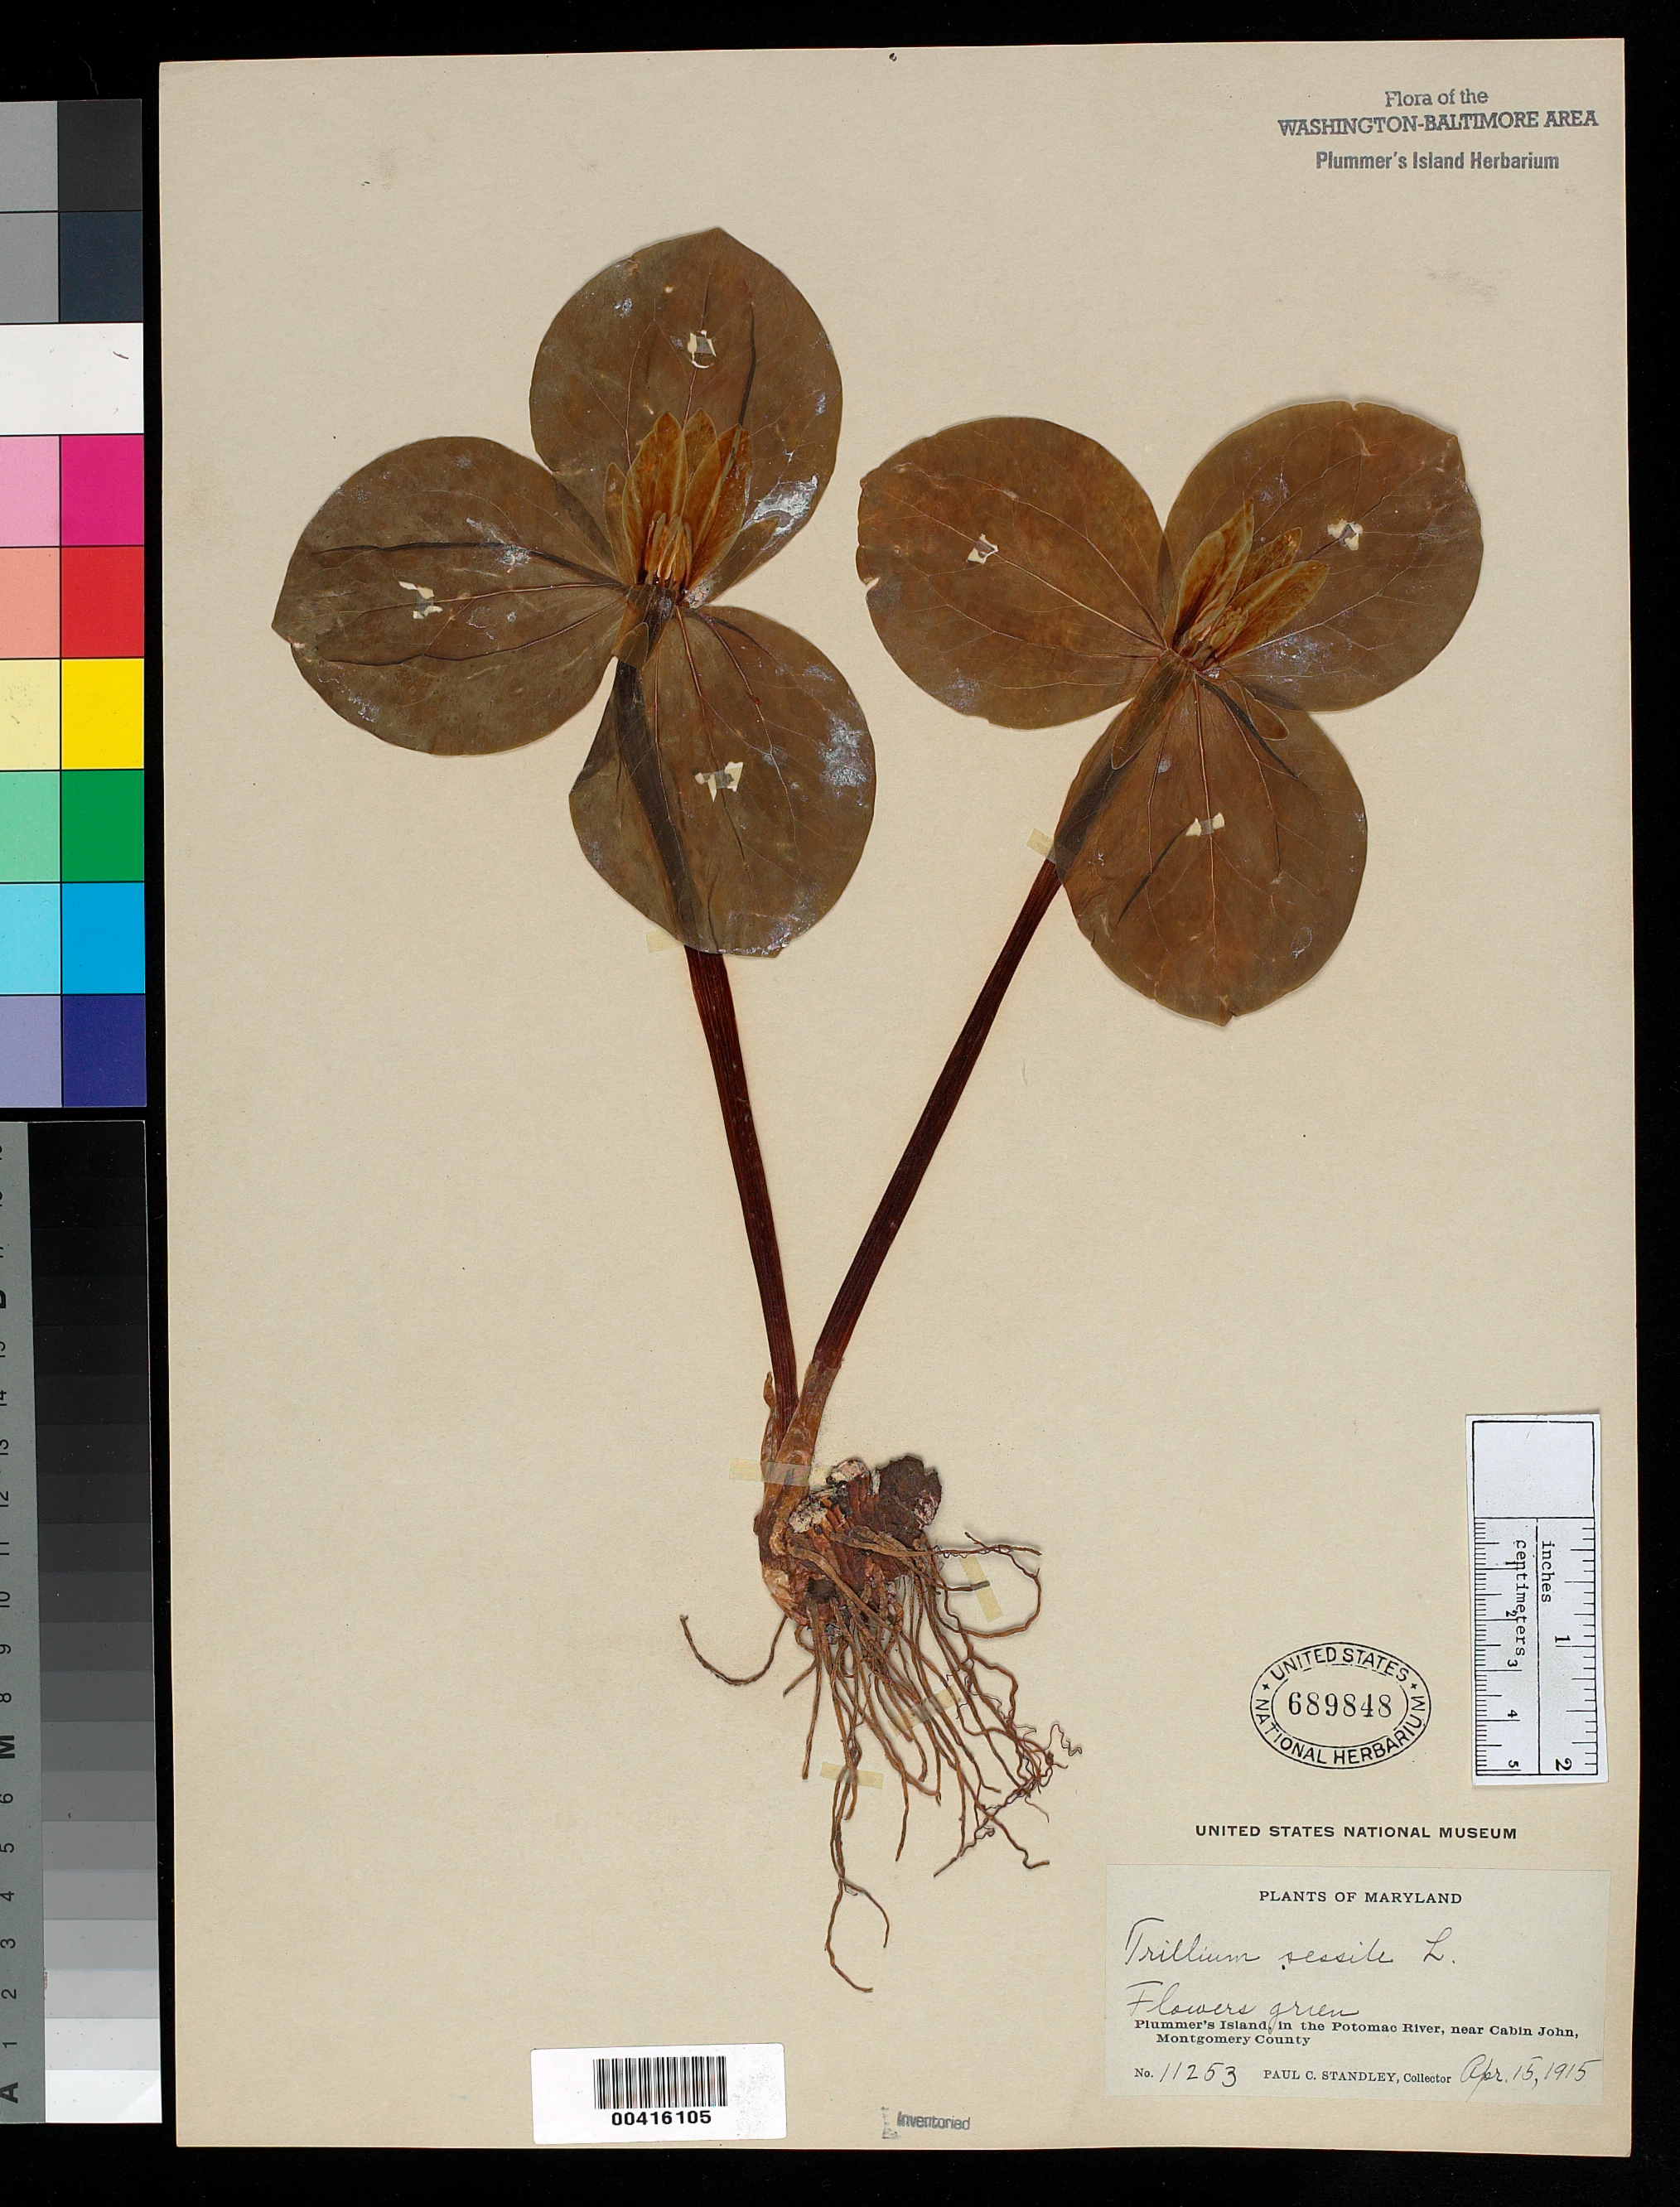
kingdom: Plantae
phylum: Tracheophyta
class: Liliopsida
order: Liliales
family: Melanthiaceae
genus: Trillium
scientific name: Trillium sessile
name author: L.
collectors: P. C. Standley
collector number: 11253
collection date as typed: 15 Apr 1915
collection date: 1915-04-15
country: United States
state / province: Maryland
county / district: Montgomery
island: Plummers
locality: Plummer's Island C. & O. Canal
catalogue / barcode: US 689848